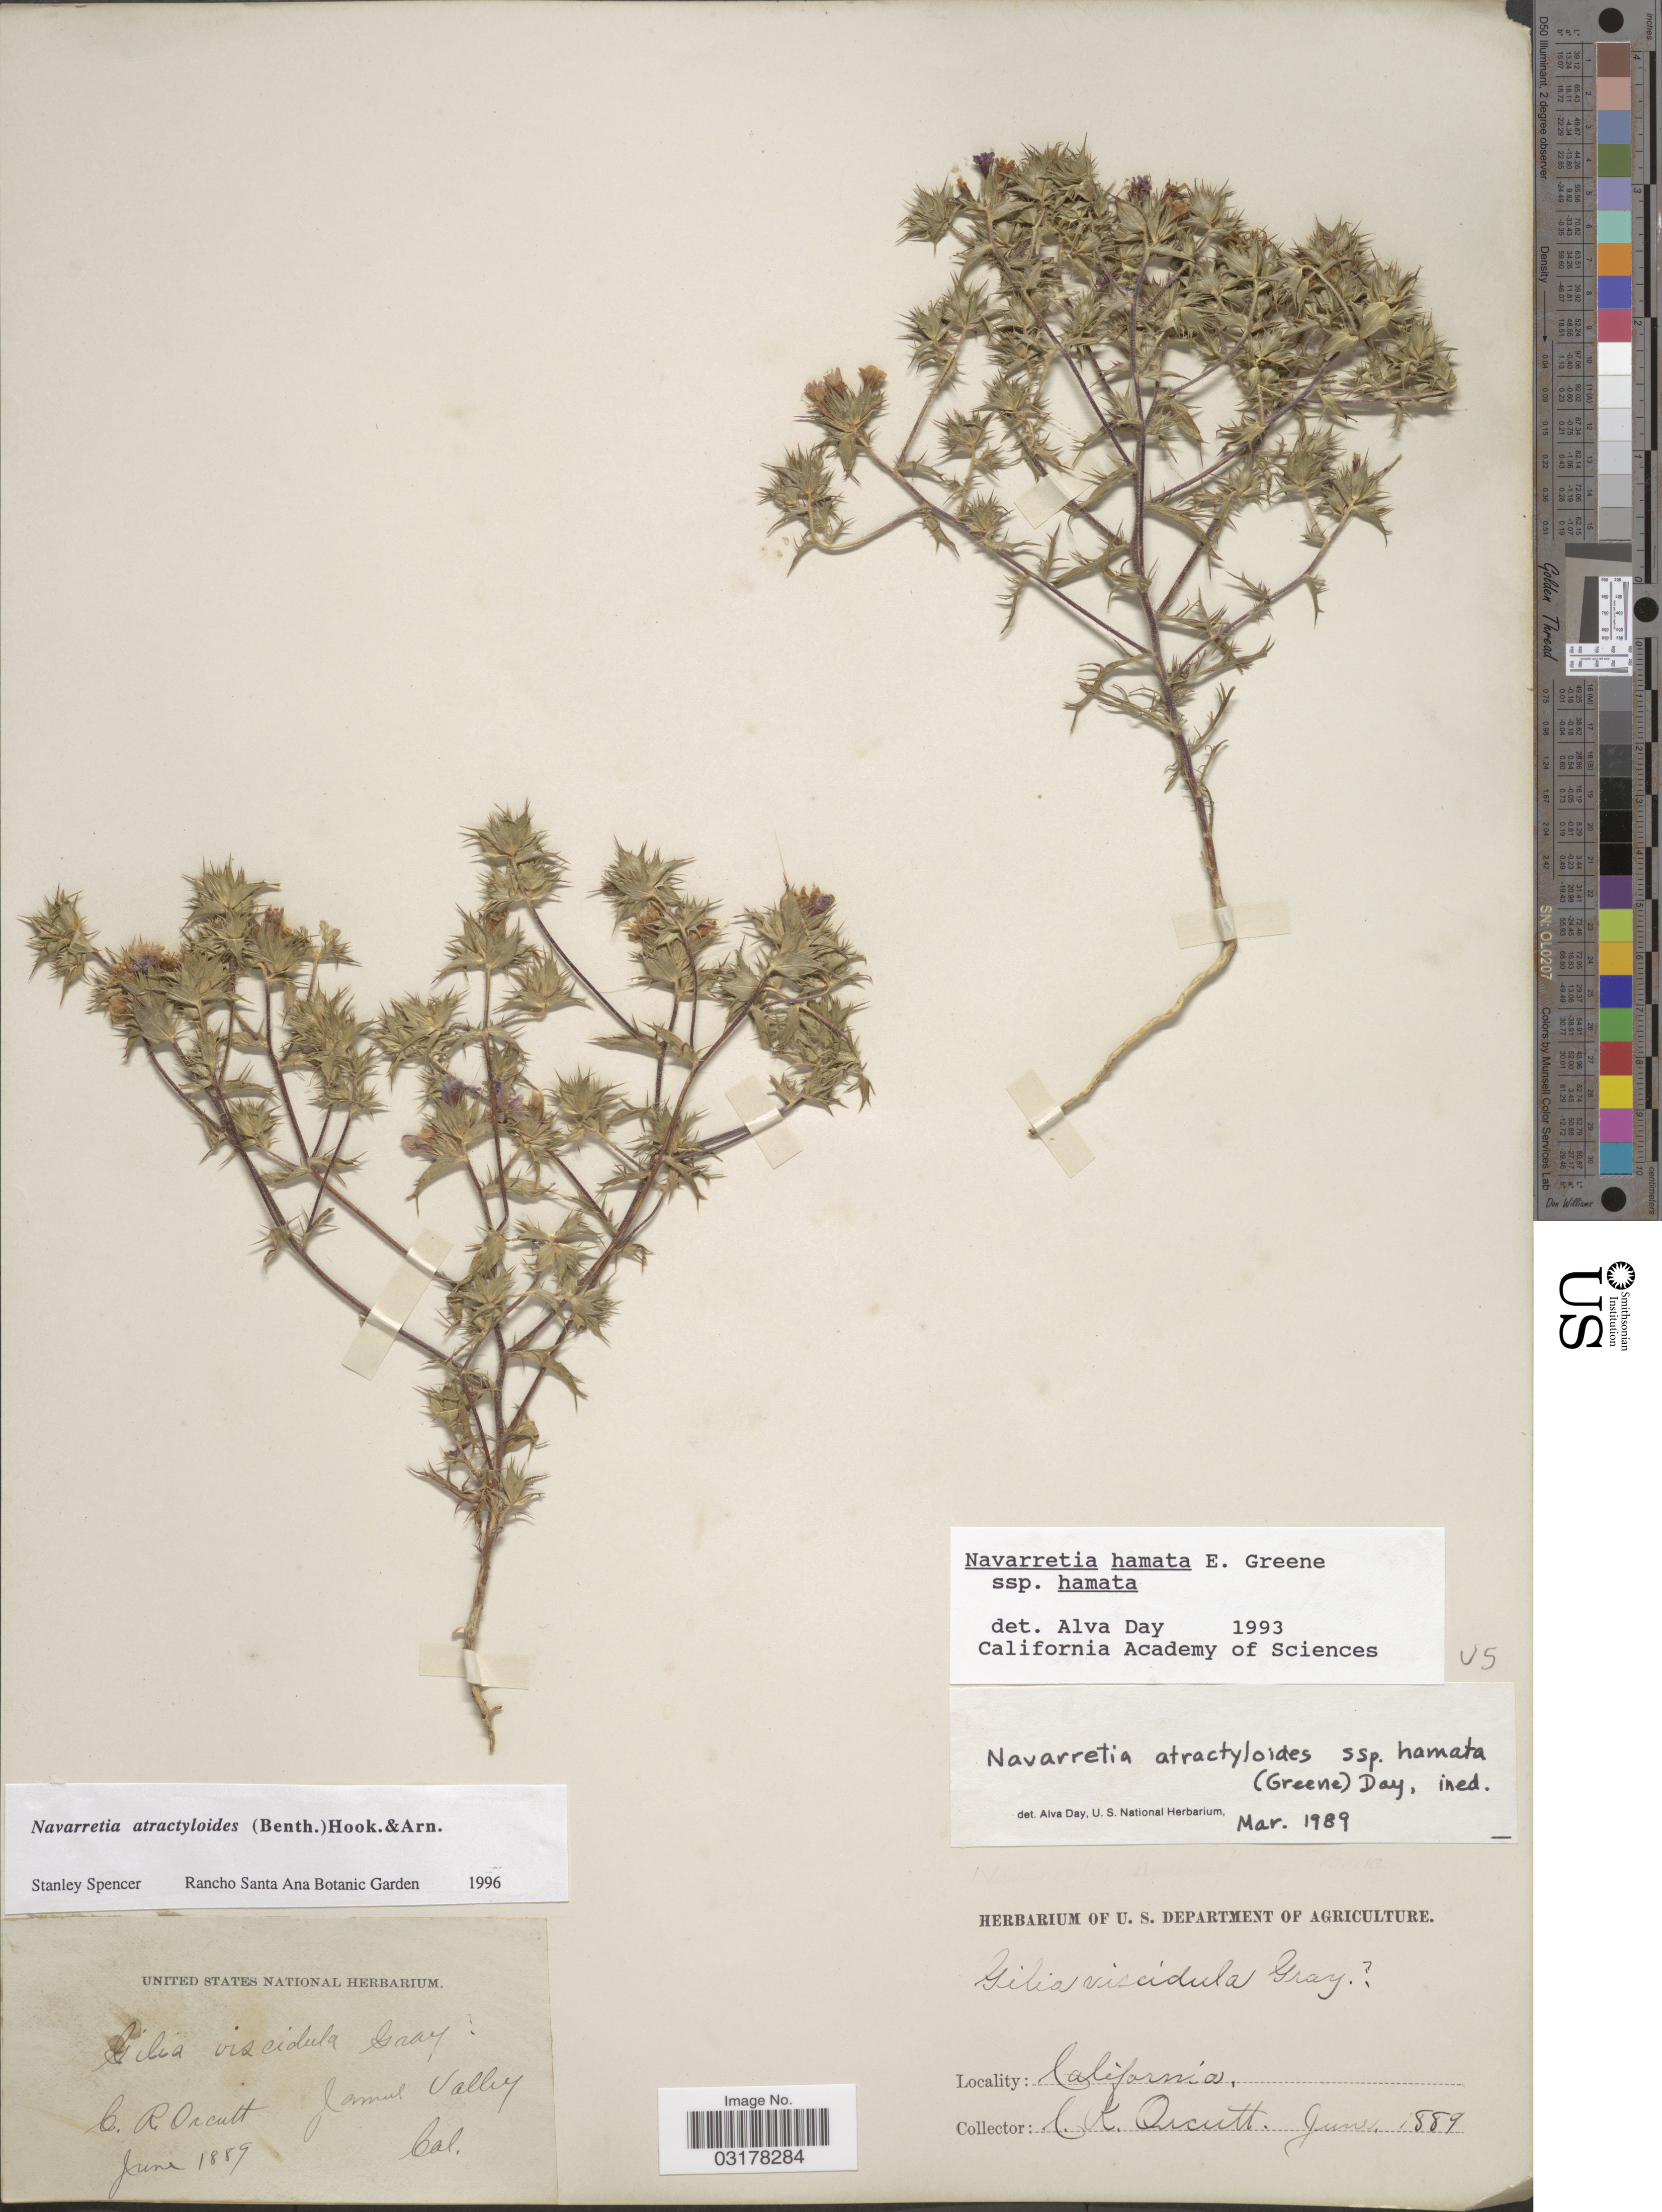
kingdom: Plantae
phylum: Tracheophyta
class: Magnoliopsida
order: Ericales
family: Polemoniaceae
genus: Navarretia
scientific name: Navarretia atractyloides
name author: (Benth.) Hook. & Arn.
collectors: C. R. Orcutt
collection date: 1889-06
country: United States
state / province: California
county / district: San Diego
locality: Jamul Valley.